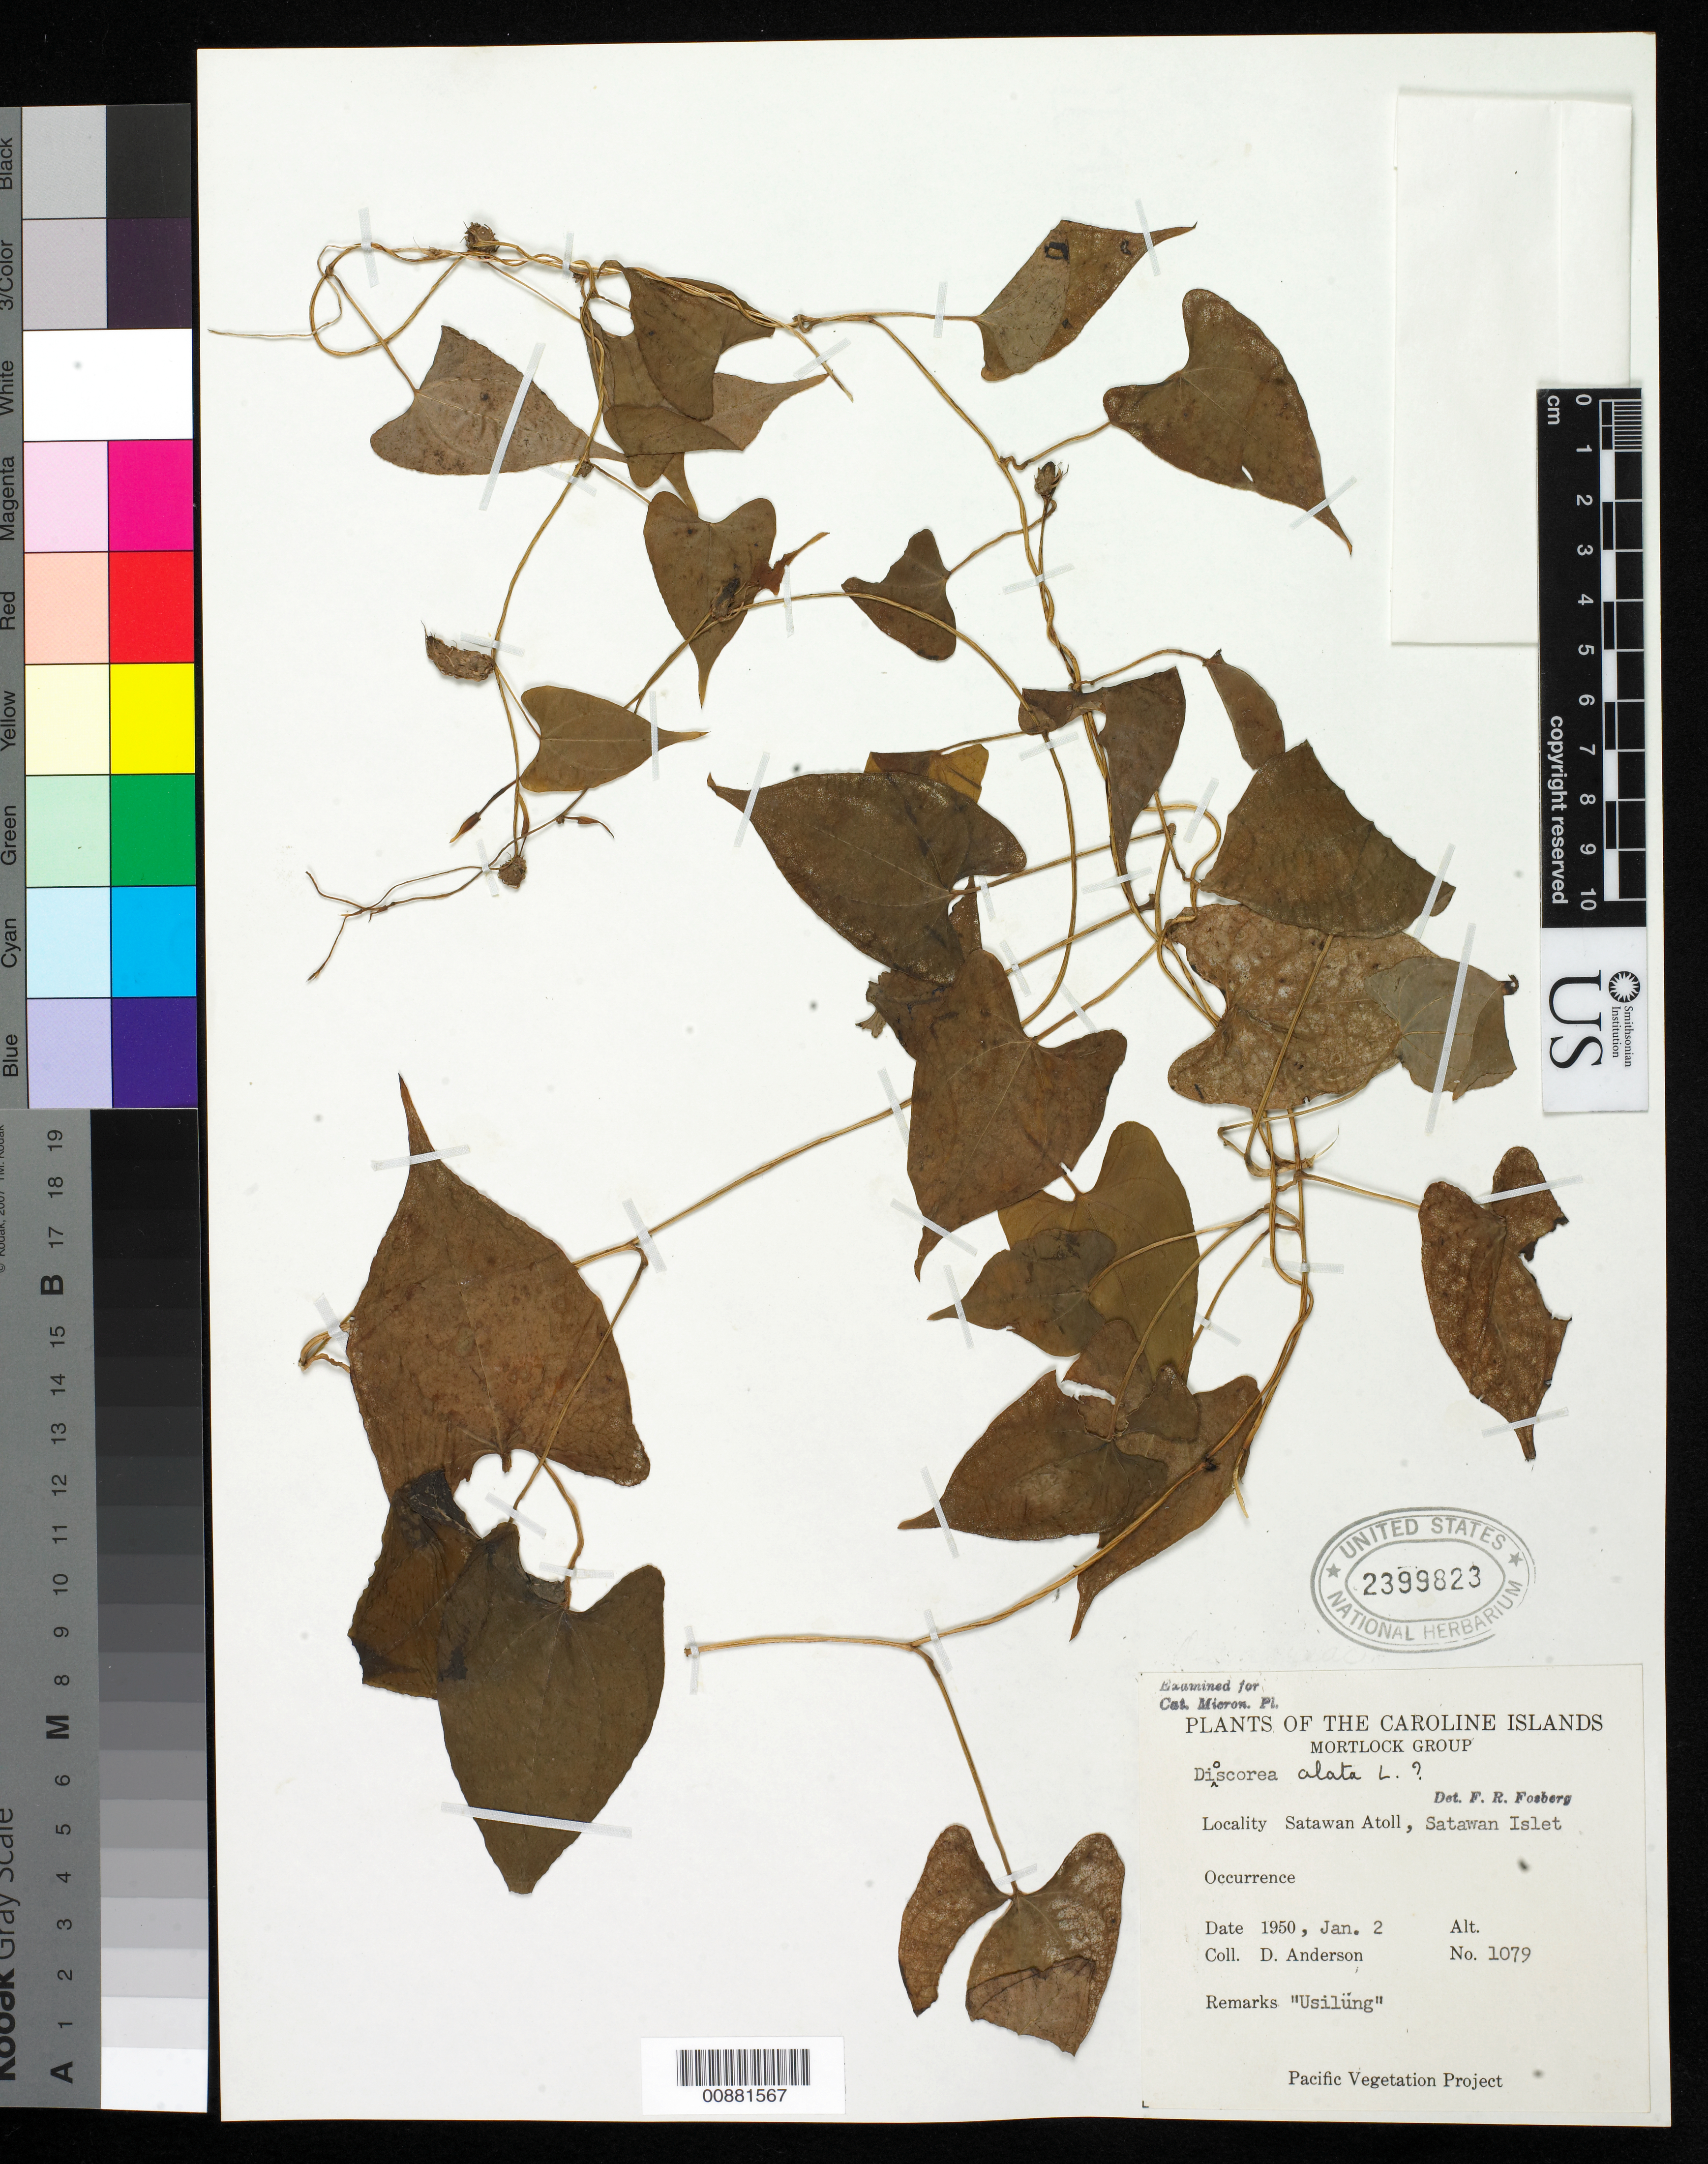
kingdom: Plantae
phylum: Tracheophyta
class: Liliopsida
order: Dioscoreales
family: Dioscoreaceae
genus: Dioscorea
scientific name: Dioscorea alata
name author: L.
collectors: D. Anderson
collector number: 1079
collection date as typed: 02 Jan 1950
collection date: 1950-01-02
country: Micronesia, Federated States of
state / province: Truk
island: Satawan Atoll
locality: Satawan Islet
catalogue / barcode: US 2399823